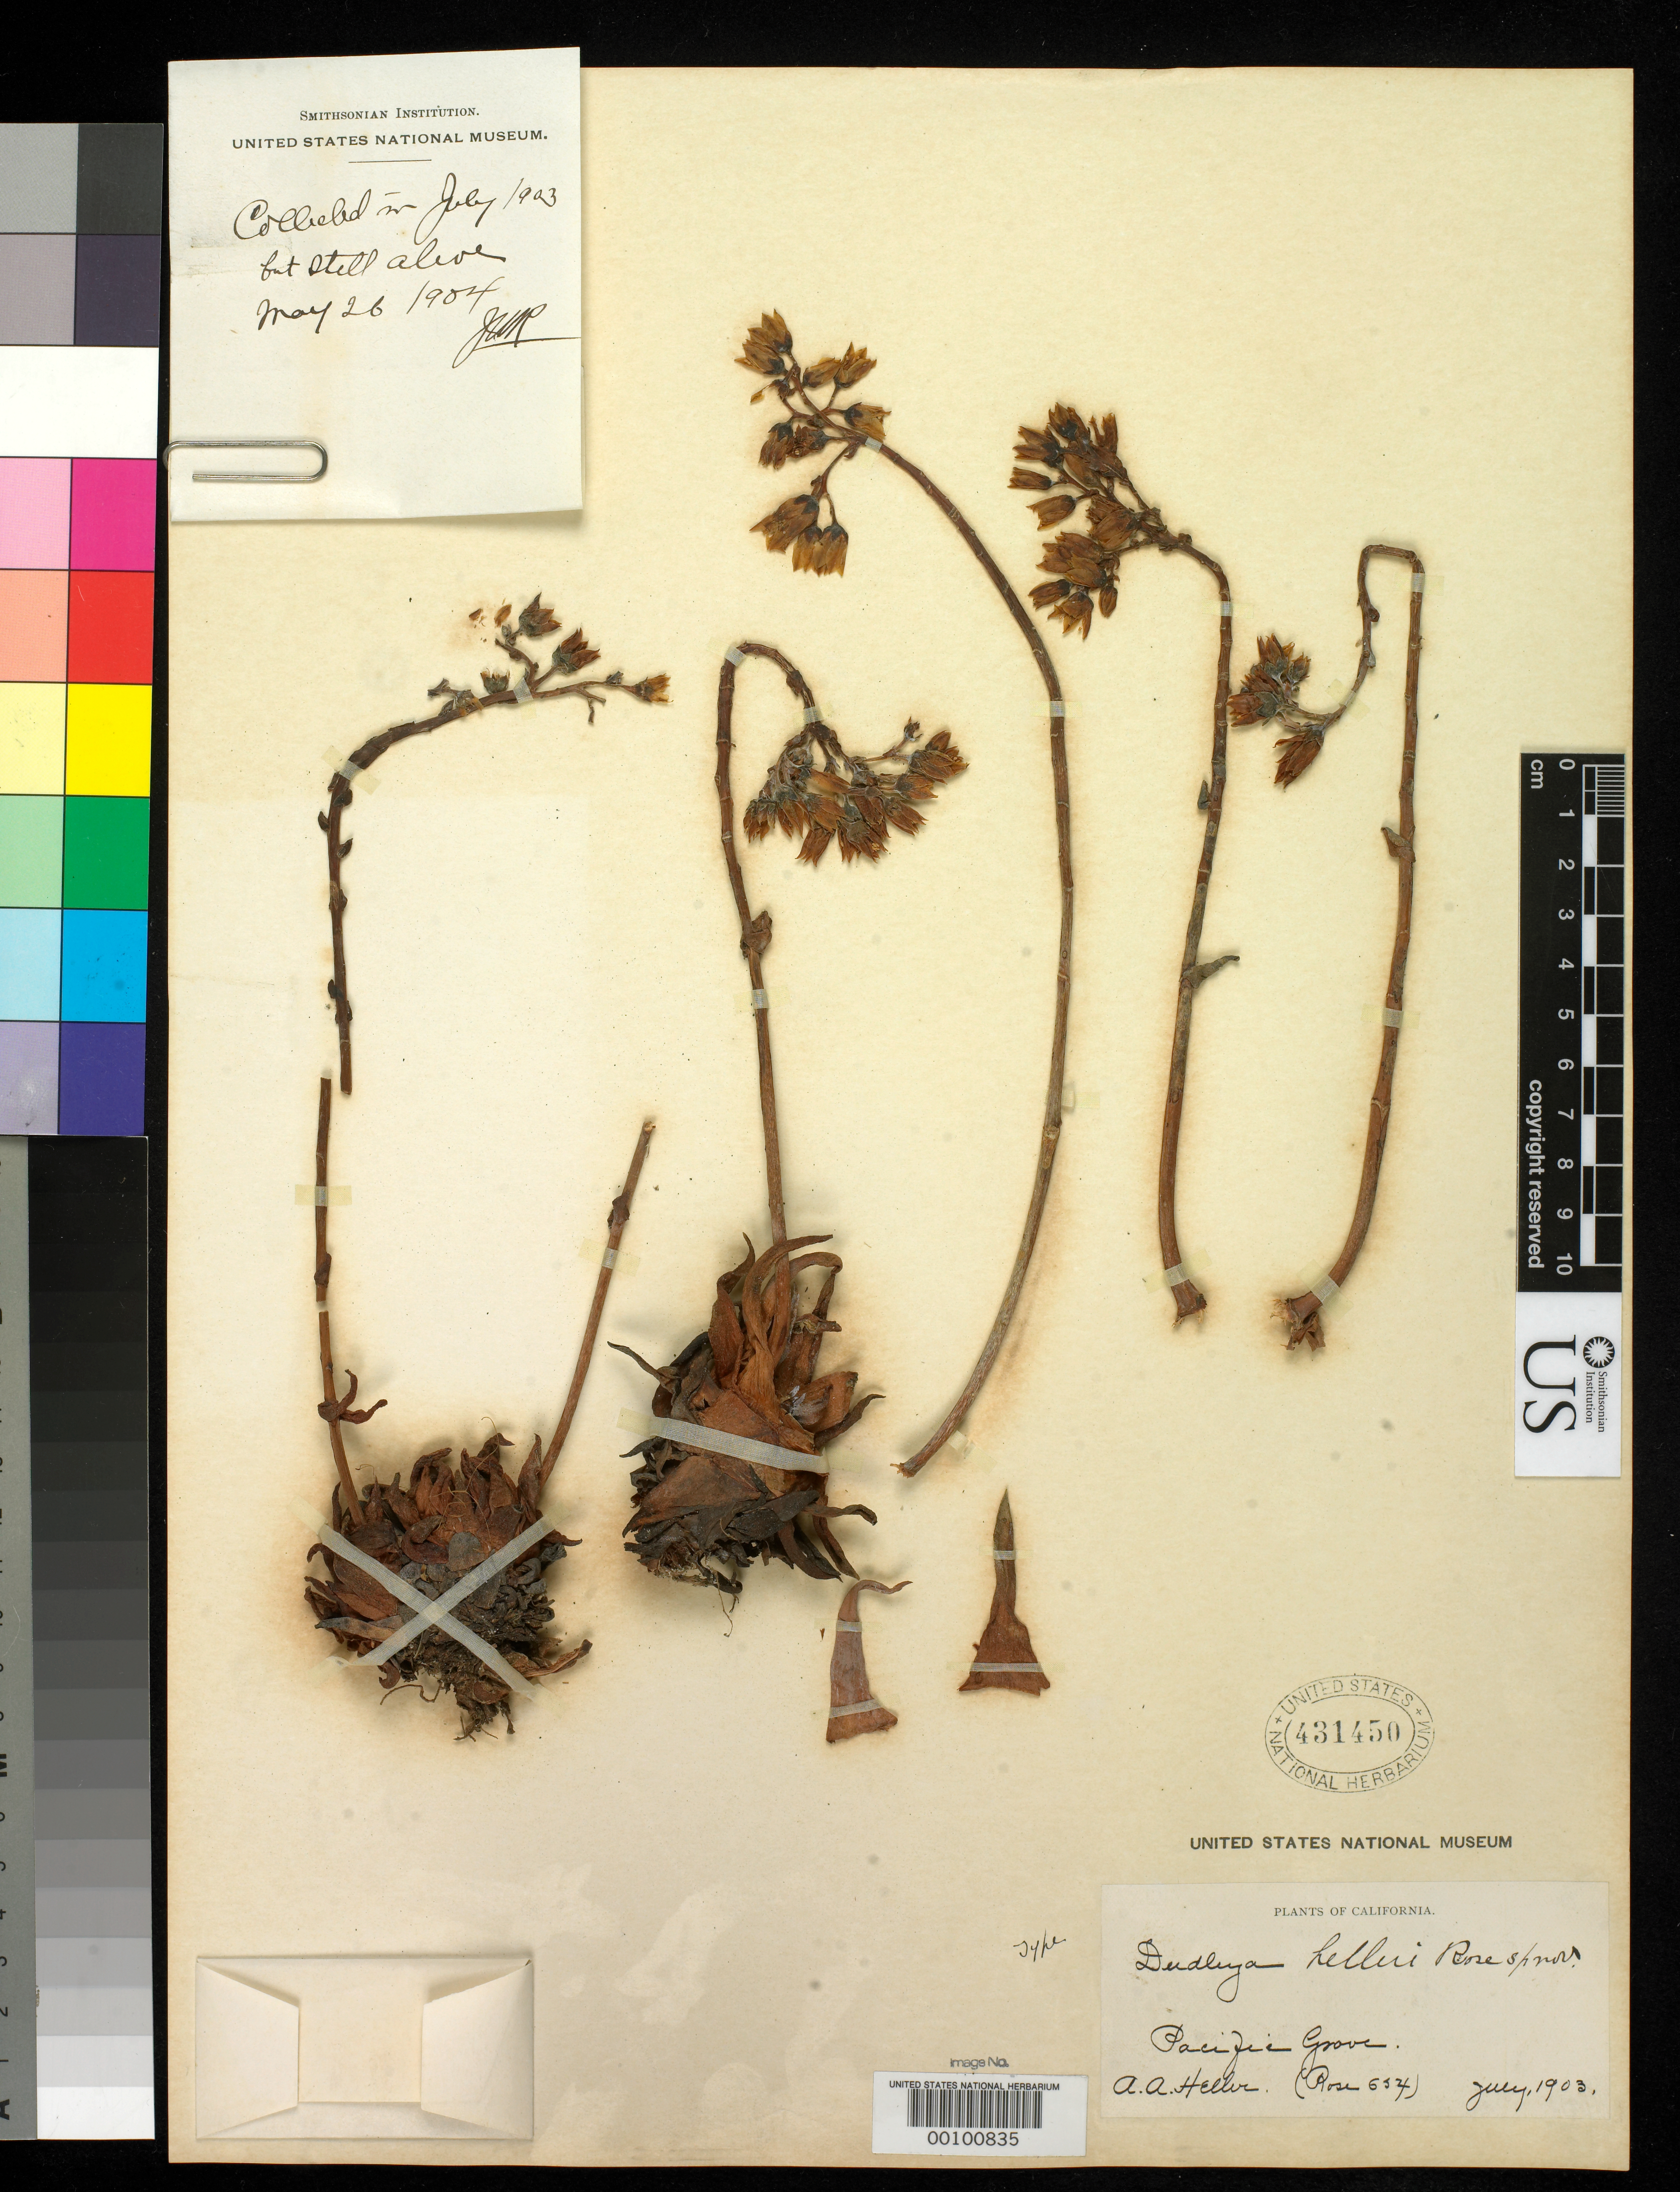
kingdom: Plantae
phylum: Tracheophyta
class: Magnoliopsida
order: Saxifragales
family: Crassulaceae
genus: Dudleya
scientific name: Dudleya helleri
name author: Rose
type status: Holotype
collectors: A. A. Heller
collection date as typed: Jul 1903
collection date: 1903-07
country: United States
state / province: California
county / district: Monterey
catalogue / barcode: US 431450